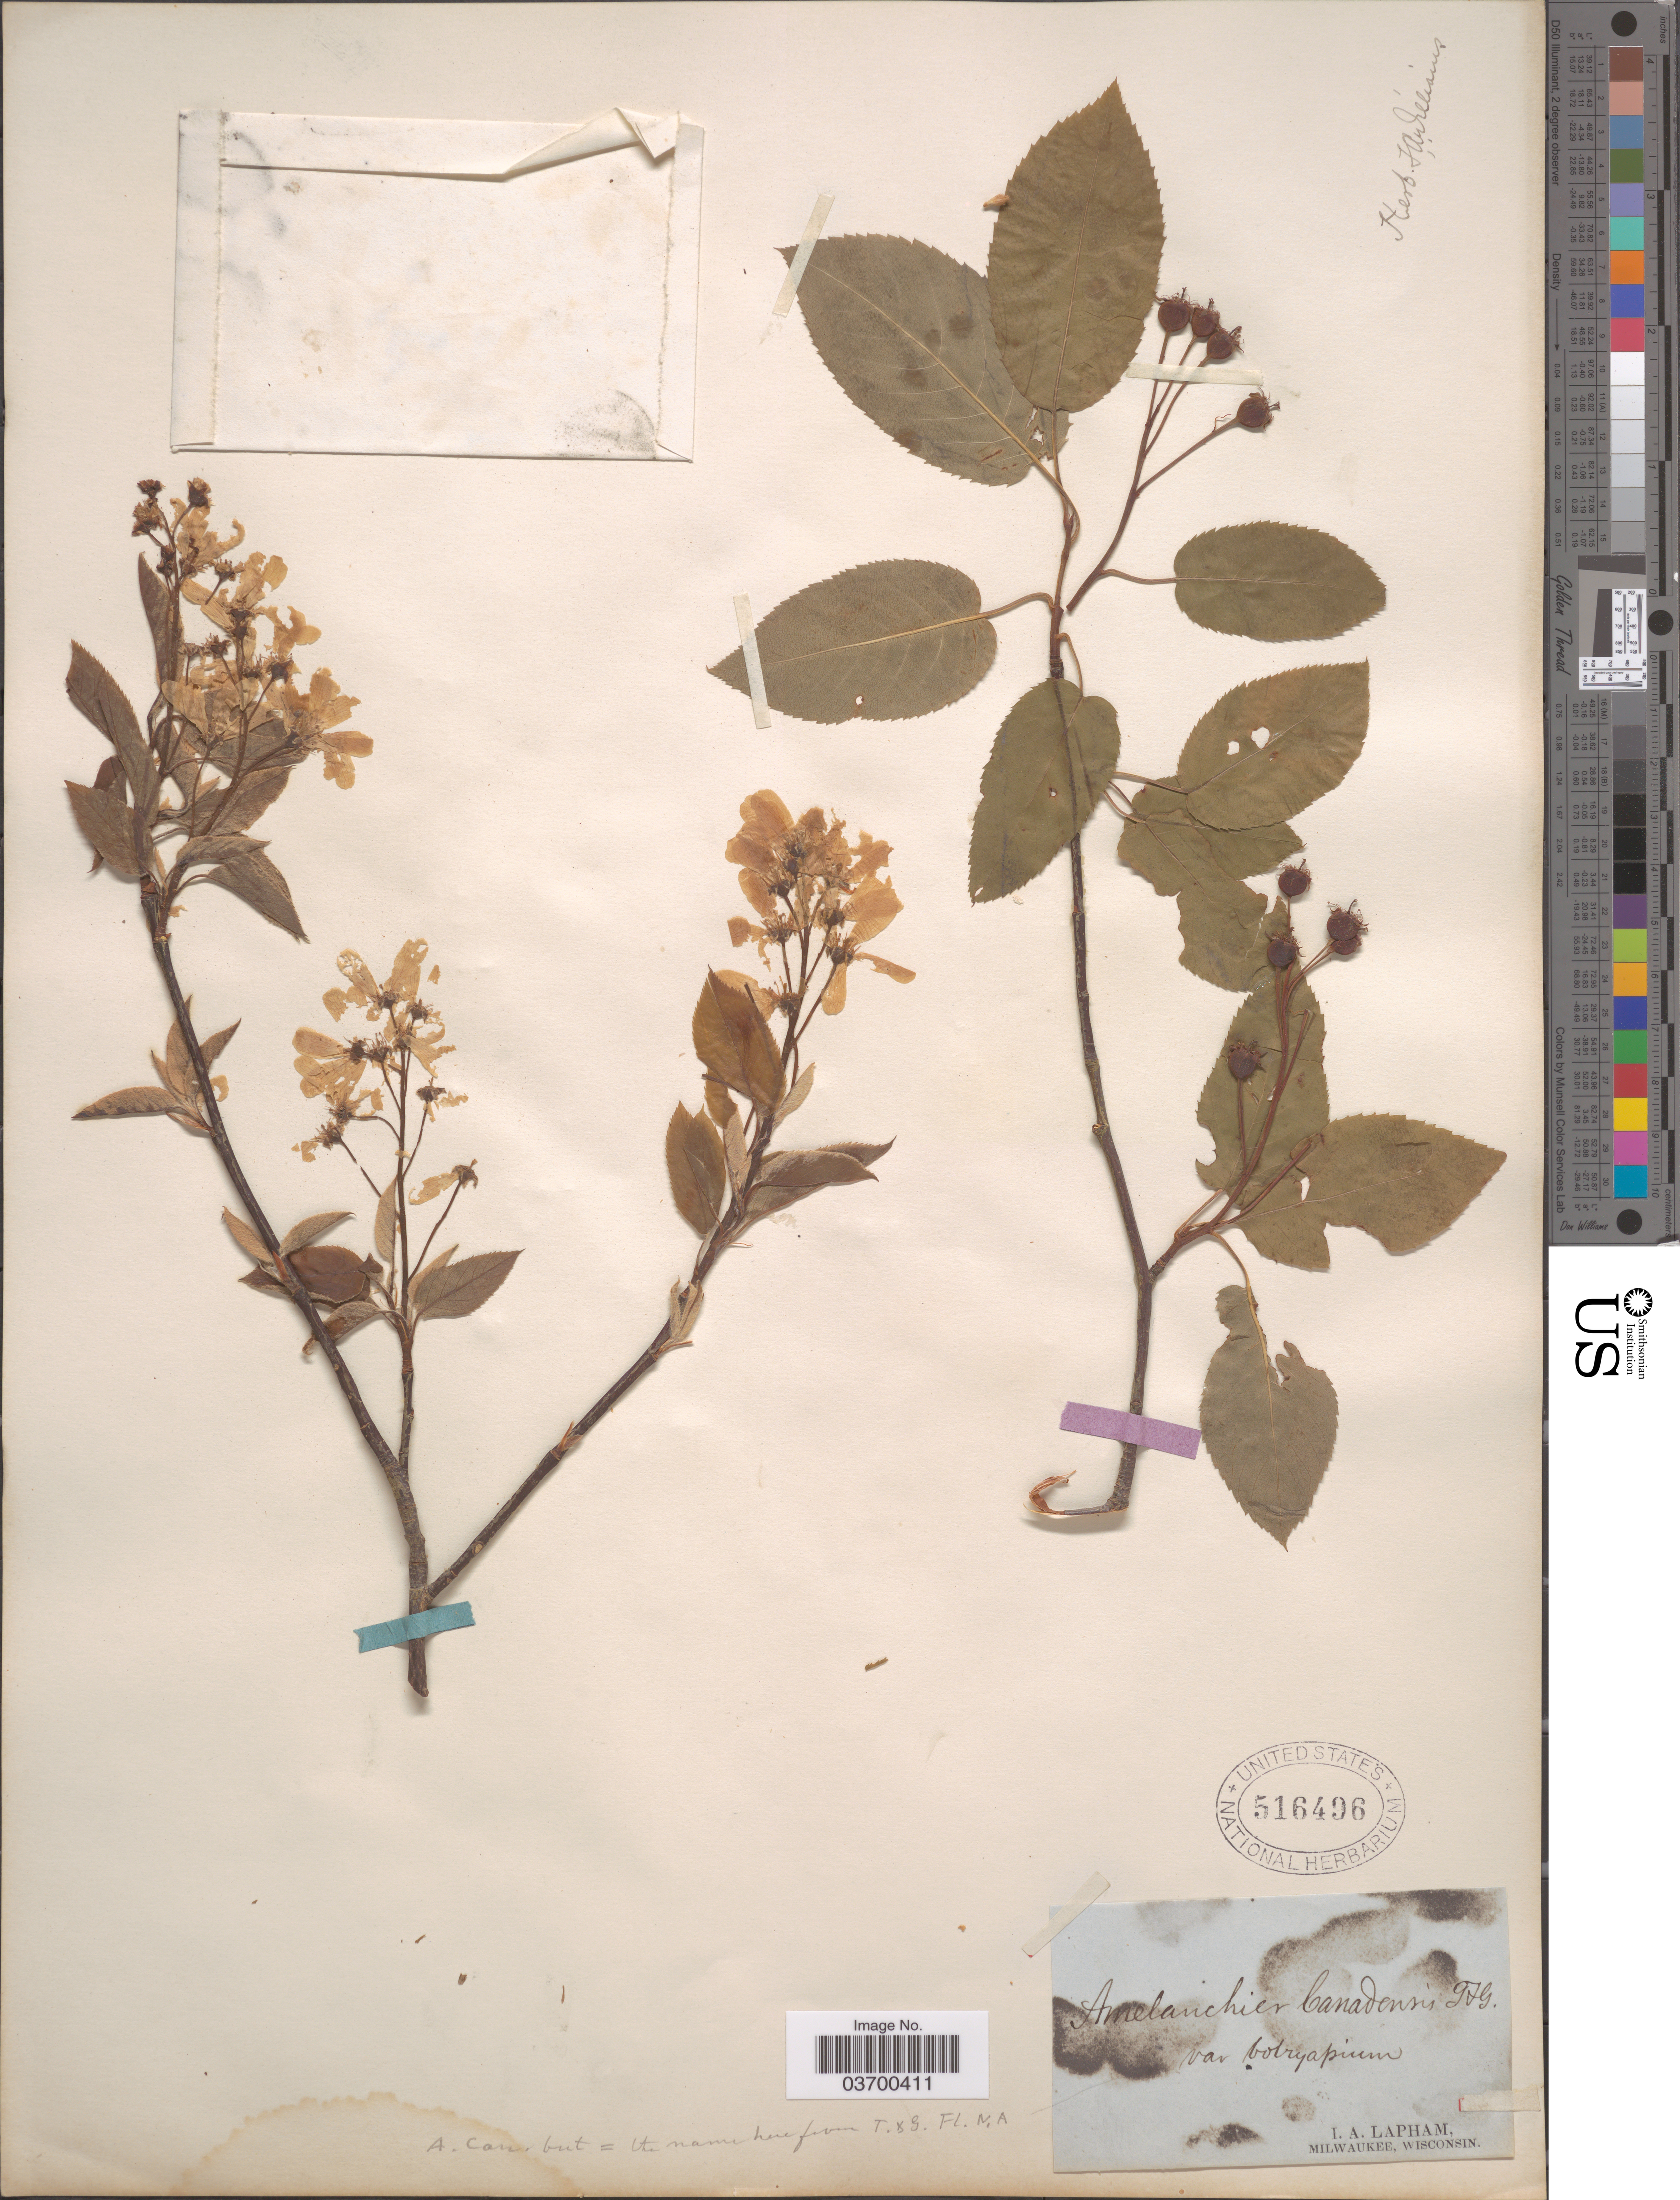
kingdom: Plantae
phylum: Tracheophyta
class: Magnoliopsida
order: Rosales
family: Rosaceae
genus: Amelanchier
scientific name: Amelanchier canadensis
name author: (L.) Medic.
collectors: I. Lapham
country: United States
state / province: Wisconsin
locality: Milwaukee.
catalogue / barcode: US 516496